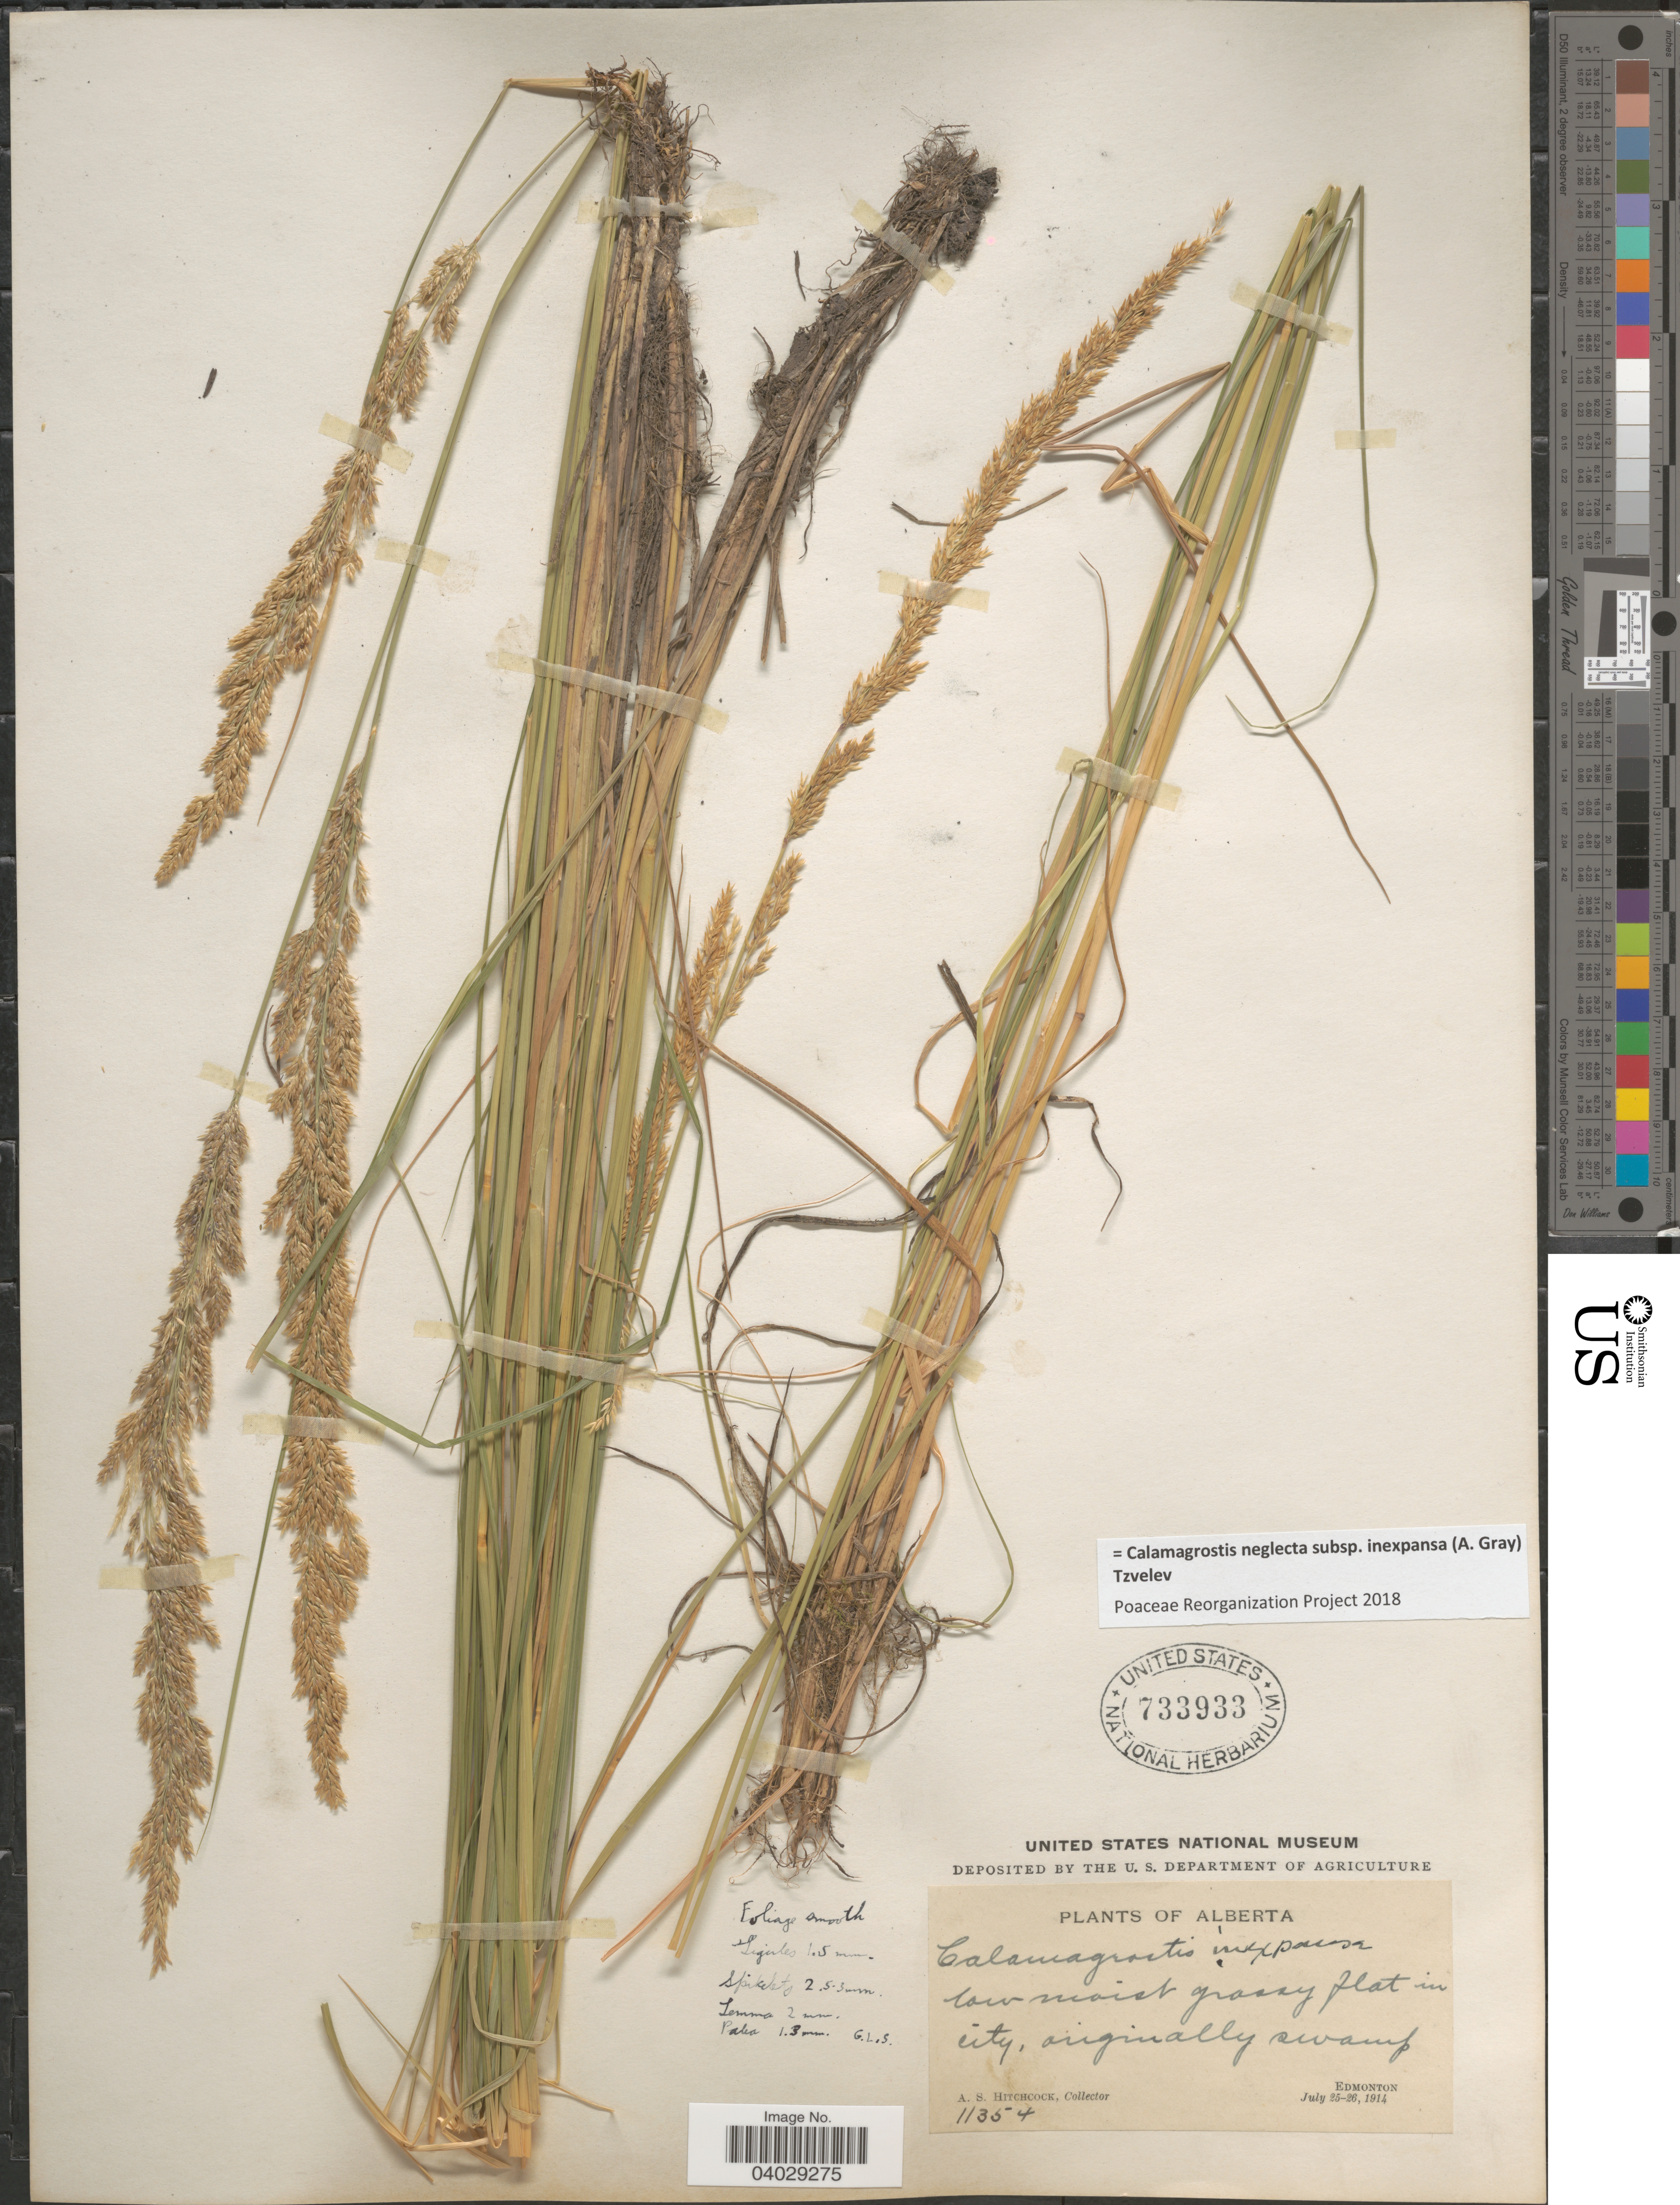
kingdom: Plantae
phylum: Tracheophyta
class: Liliopsida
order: Poales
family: Poaceae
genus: Calamagrostis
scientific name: Calamagrostis neglecta subsp. inexpansa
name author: (A. Gray) Tzvelev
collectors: A. S. Hitchcock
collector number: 11354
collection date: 1914-07-25/1914-07-26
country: Canada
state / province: Alberta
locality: Edmonton.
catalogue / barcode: US 733933